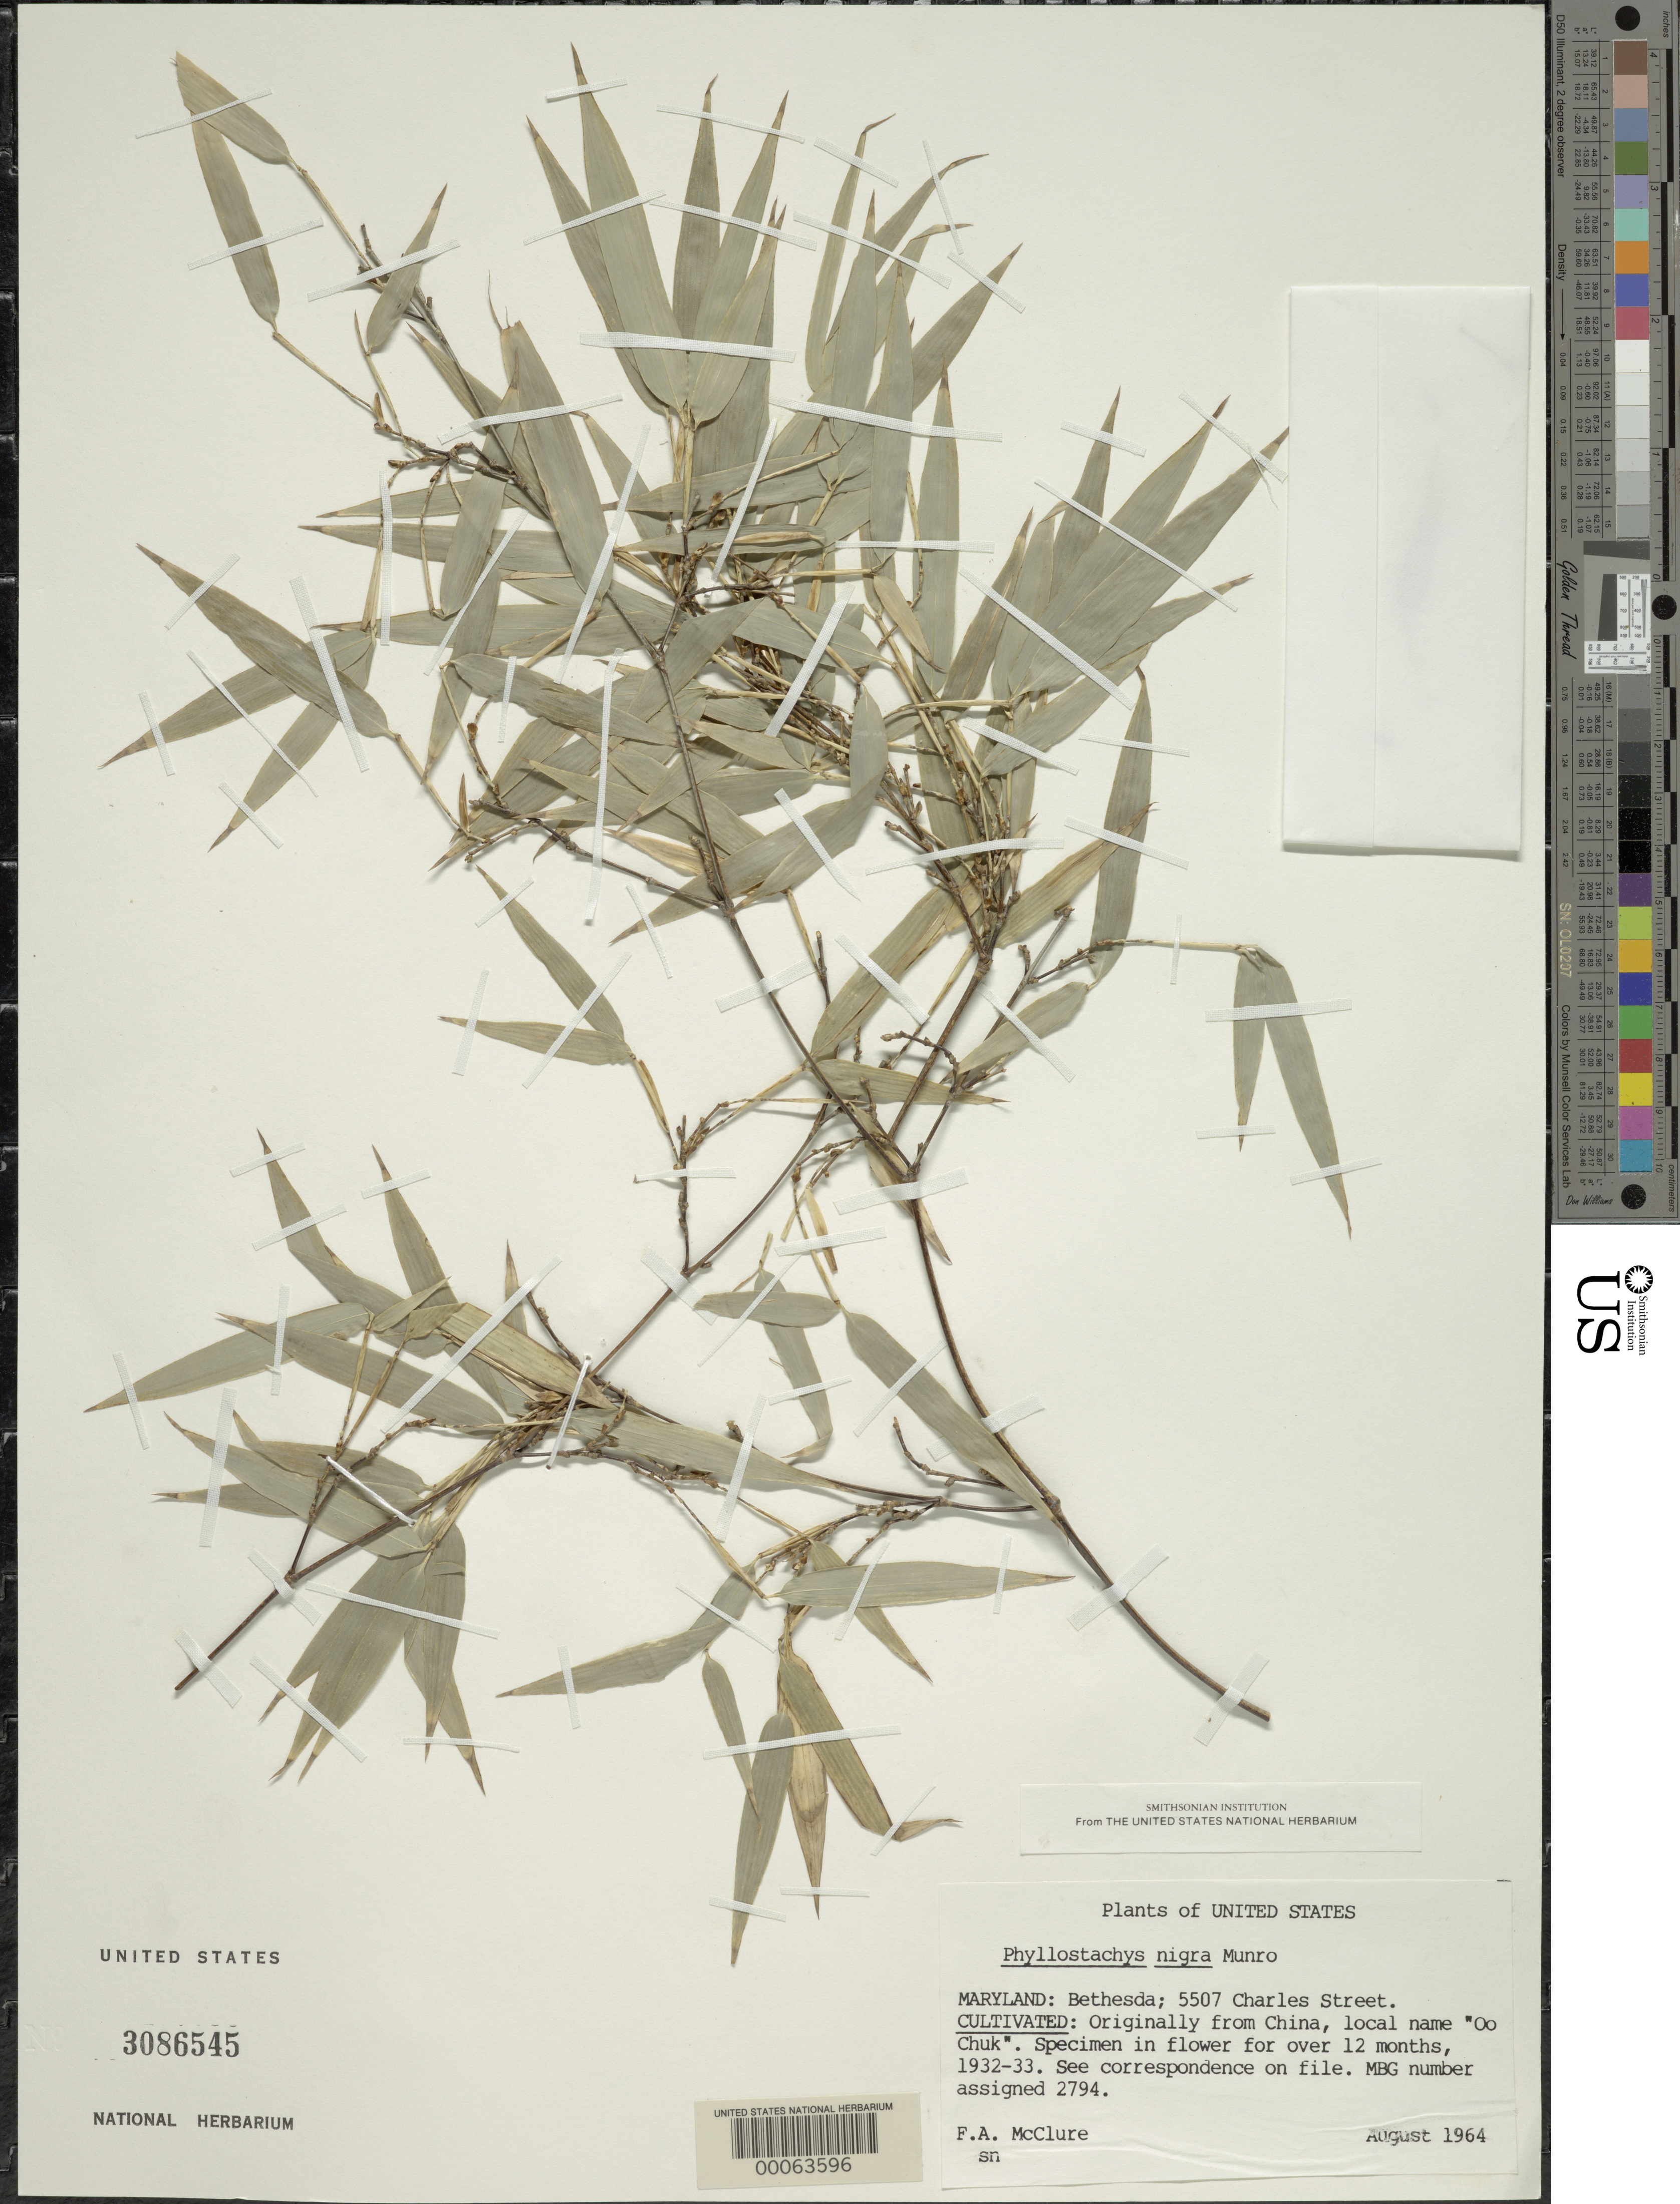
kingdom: Plantae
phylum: Tracheophyta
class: Liliopsida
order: Poales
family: Poaceae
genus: Phyllostachys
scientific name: Phyllostachys nigra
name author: (Lodd. ex Lindl.) Munro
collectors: F. A. McClure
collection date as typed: Aug 1964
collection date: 1964-08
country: United States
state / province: Maryland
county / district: Montgomery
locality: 5507 Charles Street, Bethesda (McClure's garden)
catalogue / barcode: US 3086545